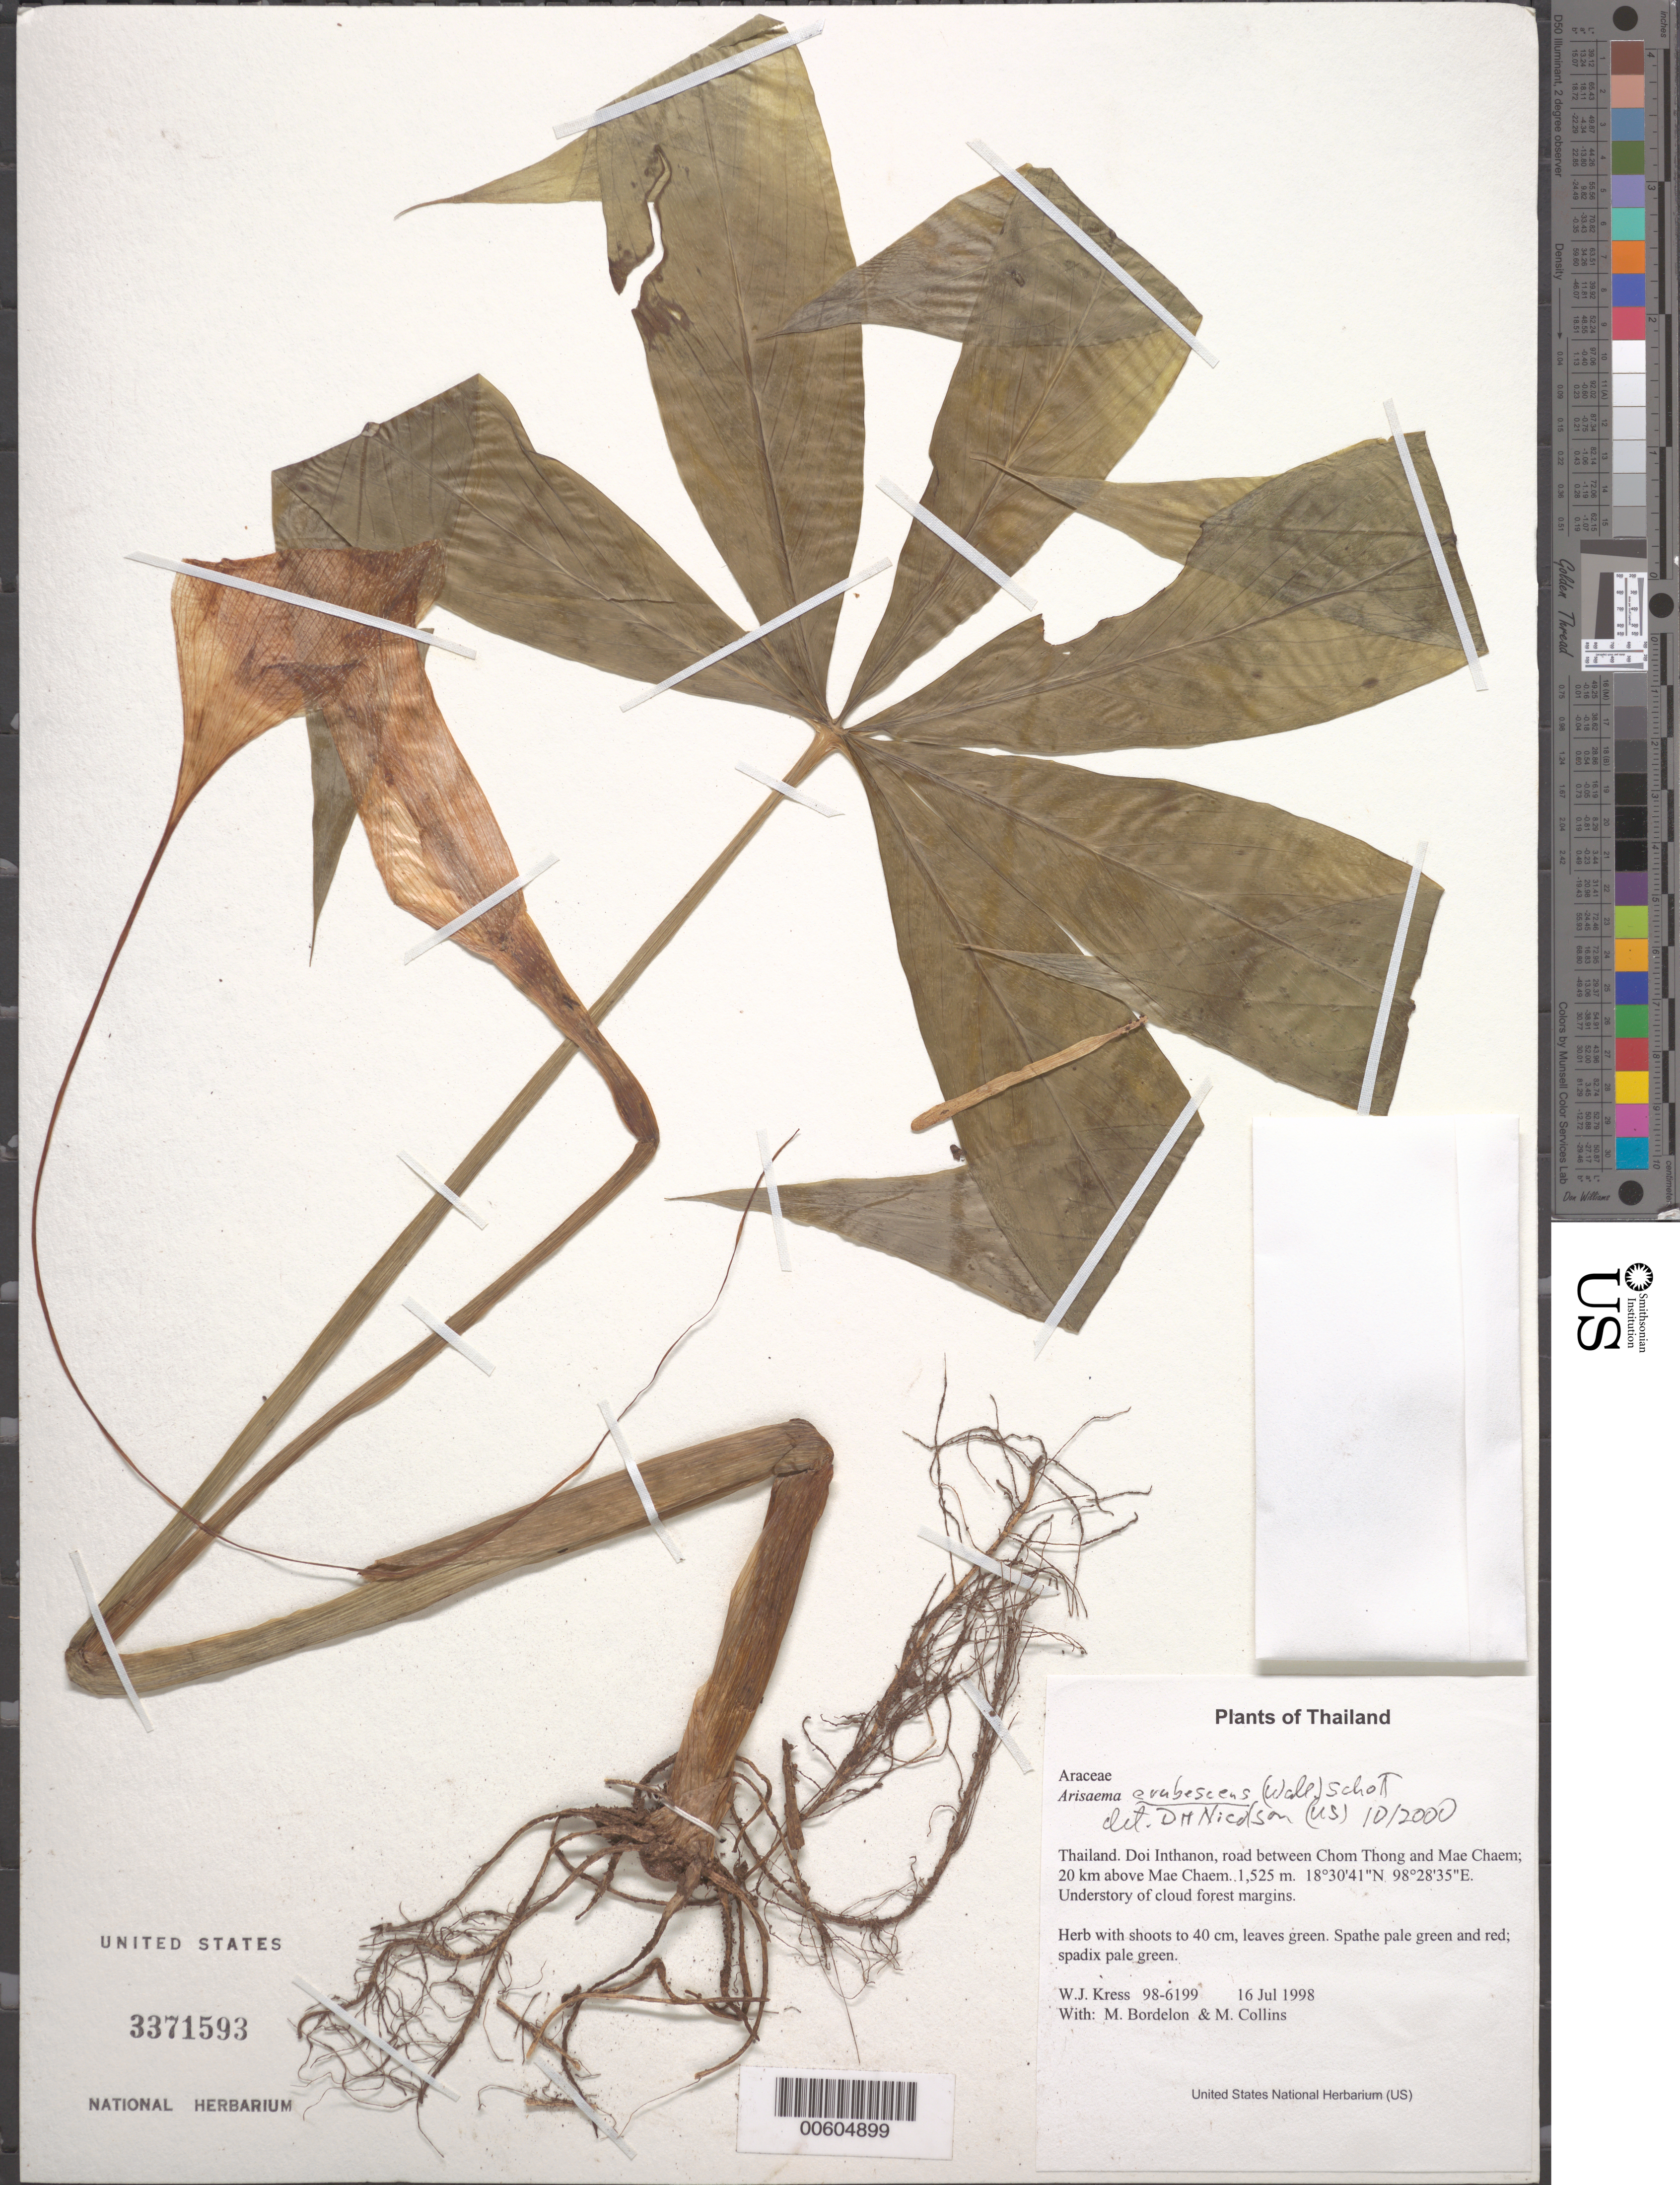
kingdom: Plantae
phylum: Tracheophyta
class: Liliopsida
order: Alismatales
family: Araceae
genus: Arisaema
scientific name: Arisaema erubescens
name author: (Wall.) Schott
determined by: Nicolson, Dan H.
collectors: W. J. Kress, M. Bordelon & M. Collins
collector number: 98-6199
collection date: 1998-07-16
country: Thailand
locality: Doi Inthanon, road between Chom Thong and Mae Chaem; 20 km above Mae Chaem.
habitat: Understory of cloud forest margins.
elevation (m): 1525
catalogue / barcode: US 3371593